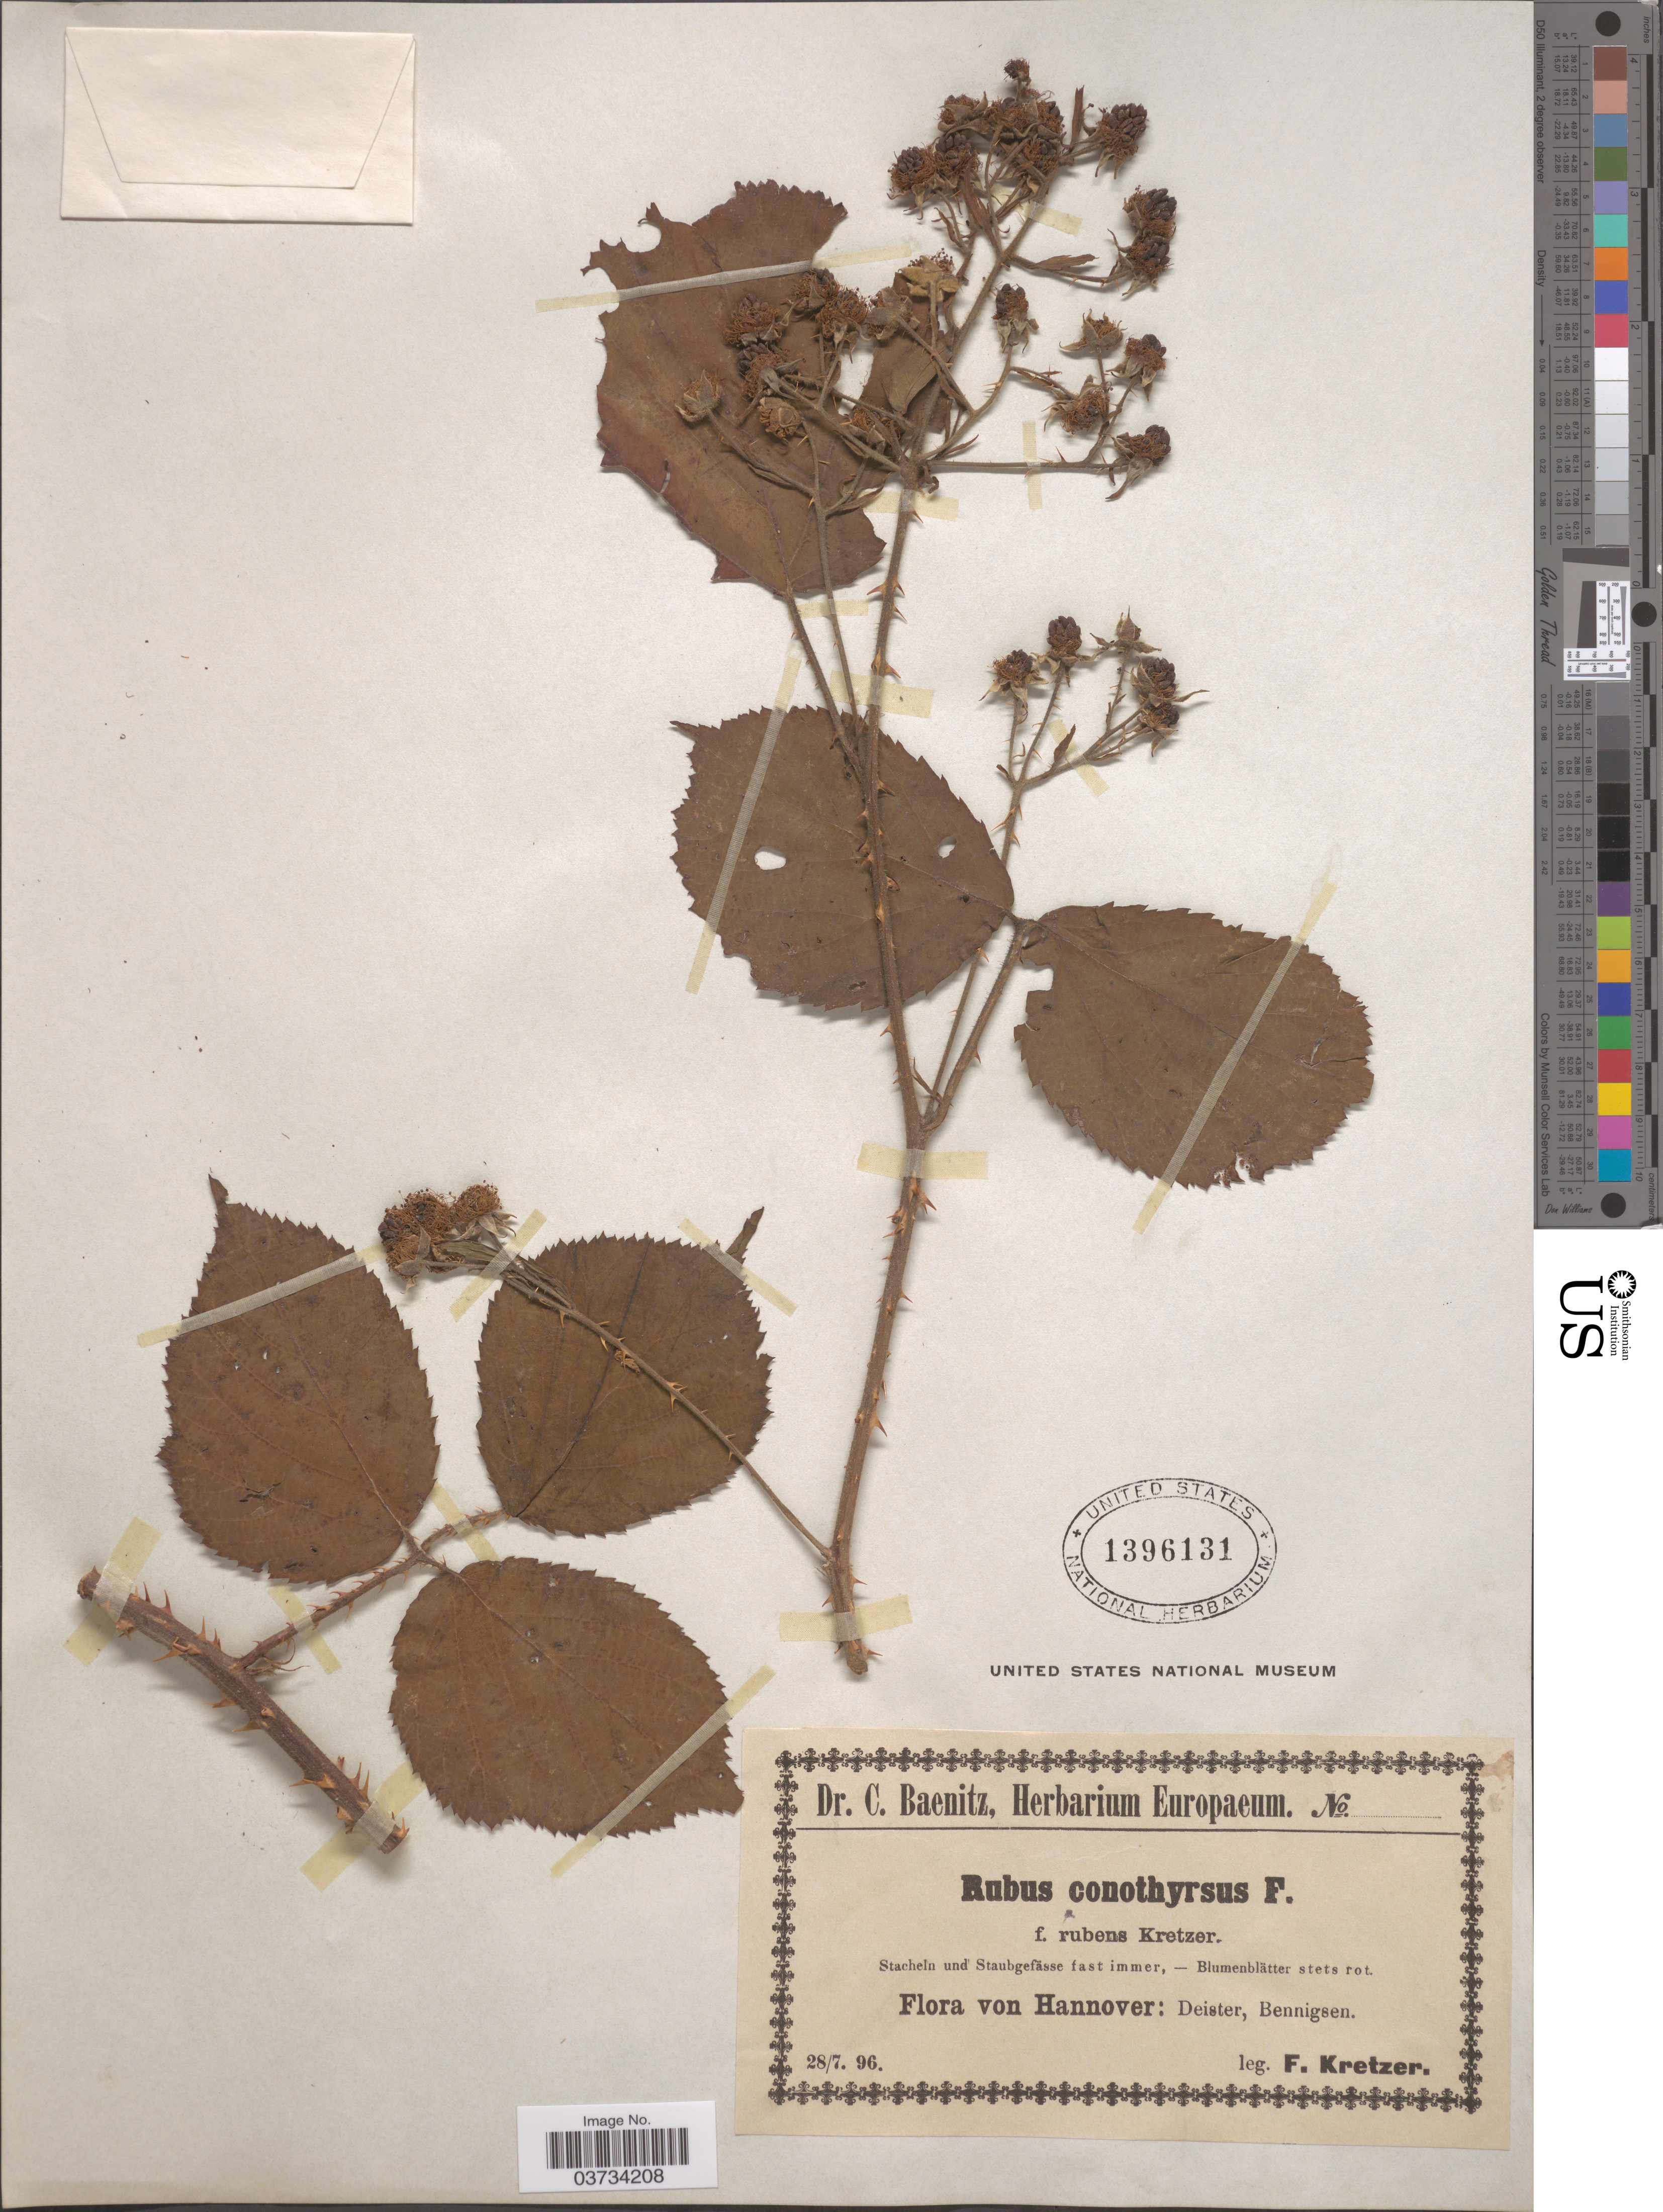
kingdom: Plantae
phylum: Tracheophyta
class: Magnoliopsida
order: Rosales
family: Rosaceae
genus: Rubus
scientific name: Rubus conothyrsos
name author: Focke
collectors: F. Kretzer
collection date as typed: Transcribed d/m/y: 28/7/96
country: Germany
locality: Hannover: Deister, Bennigsen.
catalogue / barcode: US 1396131